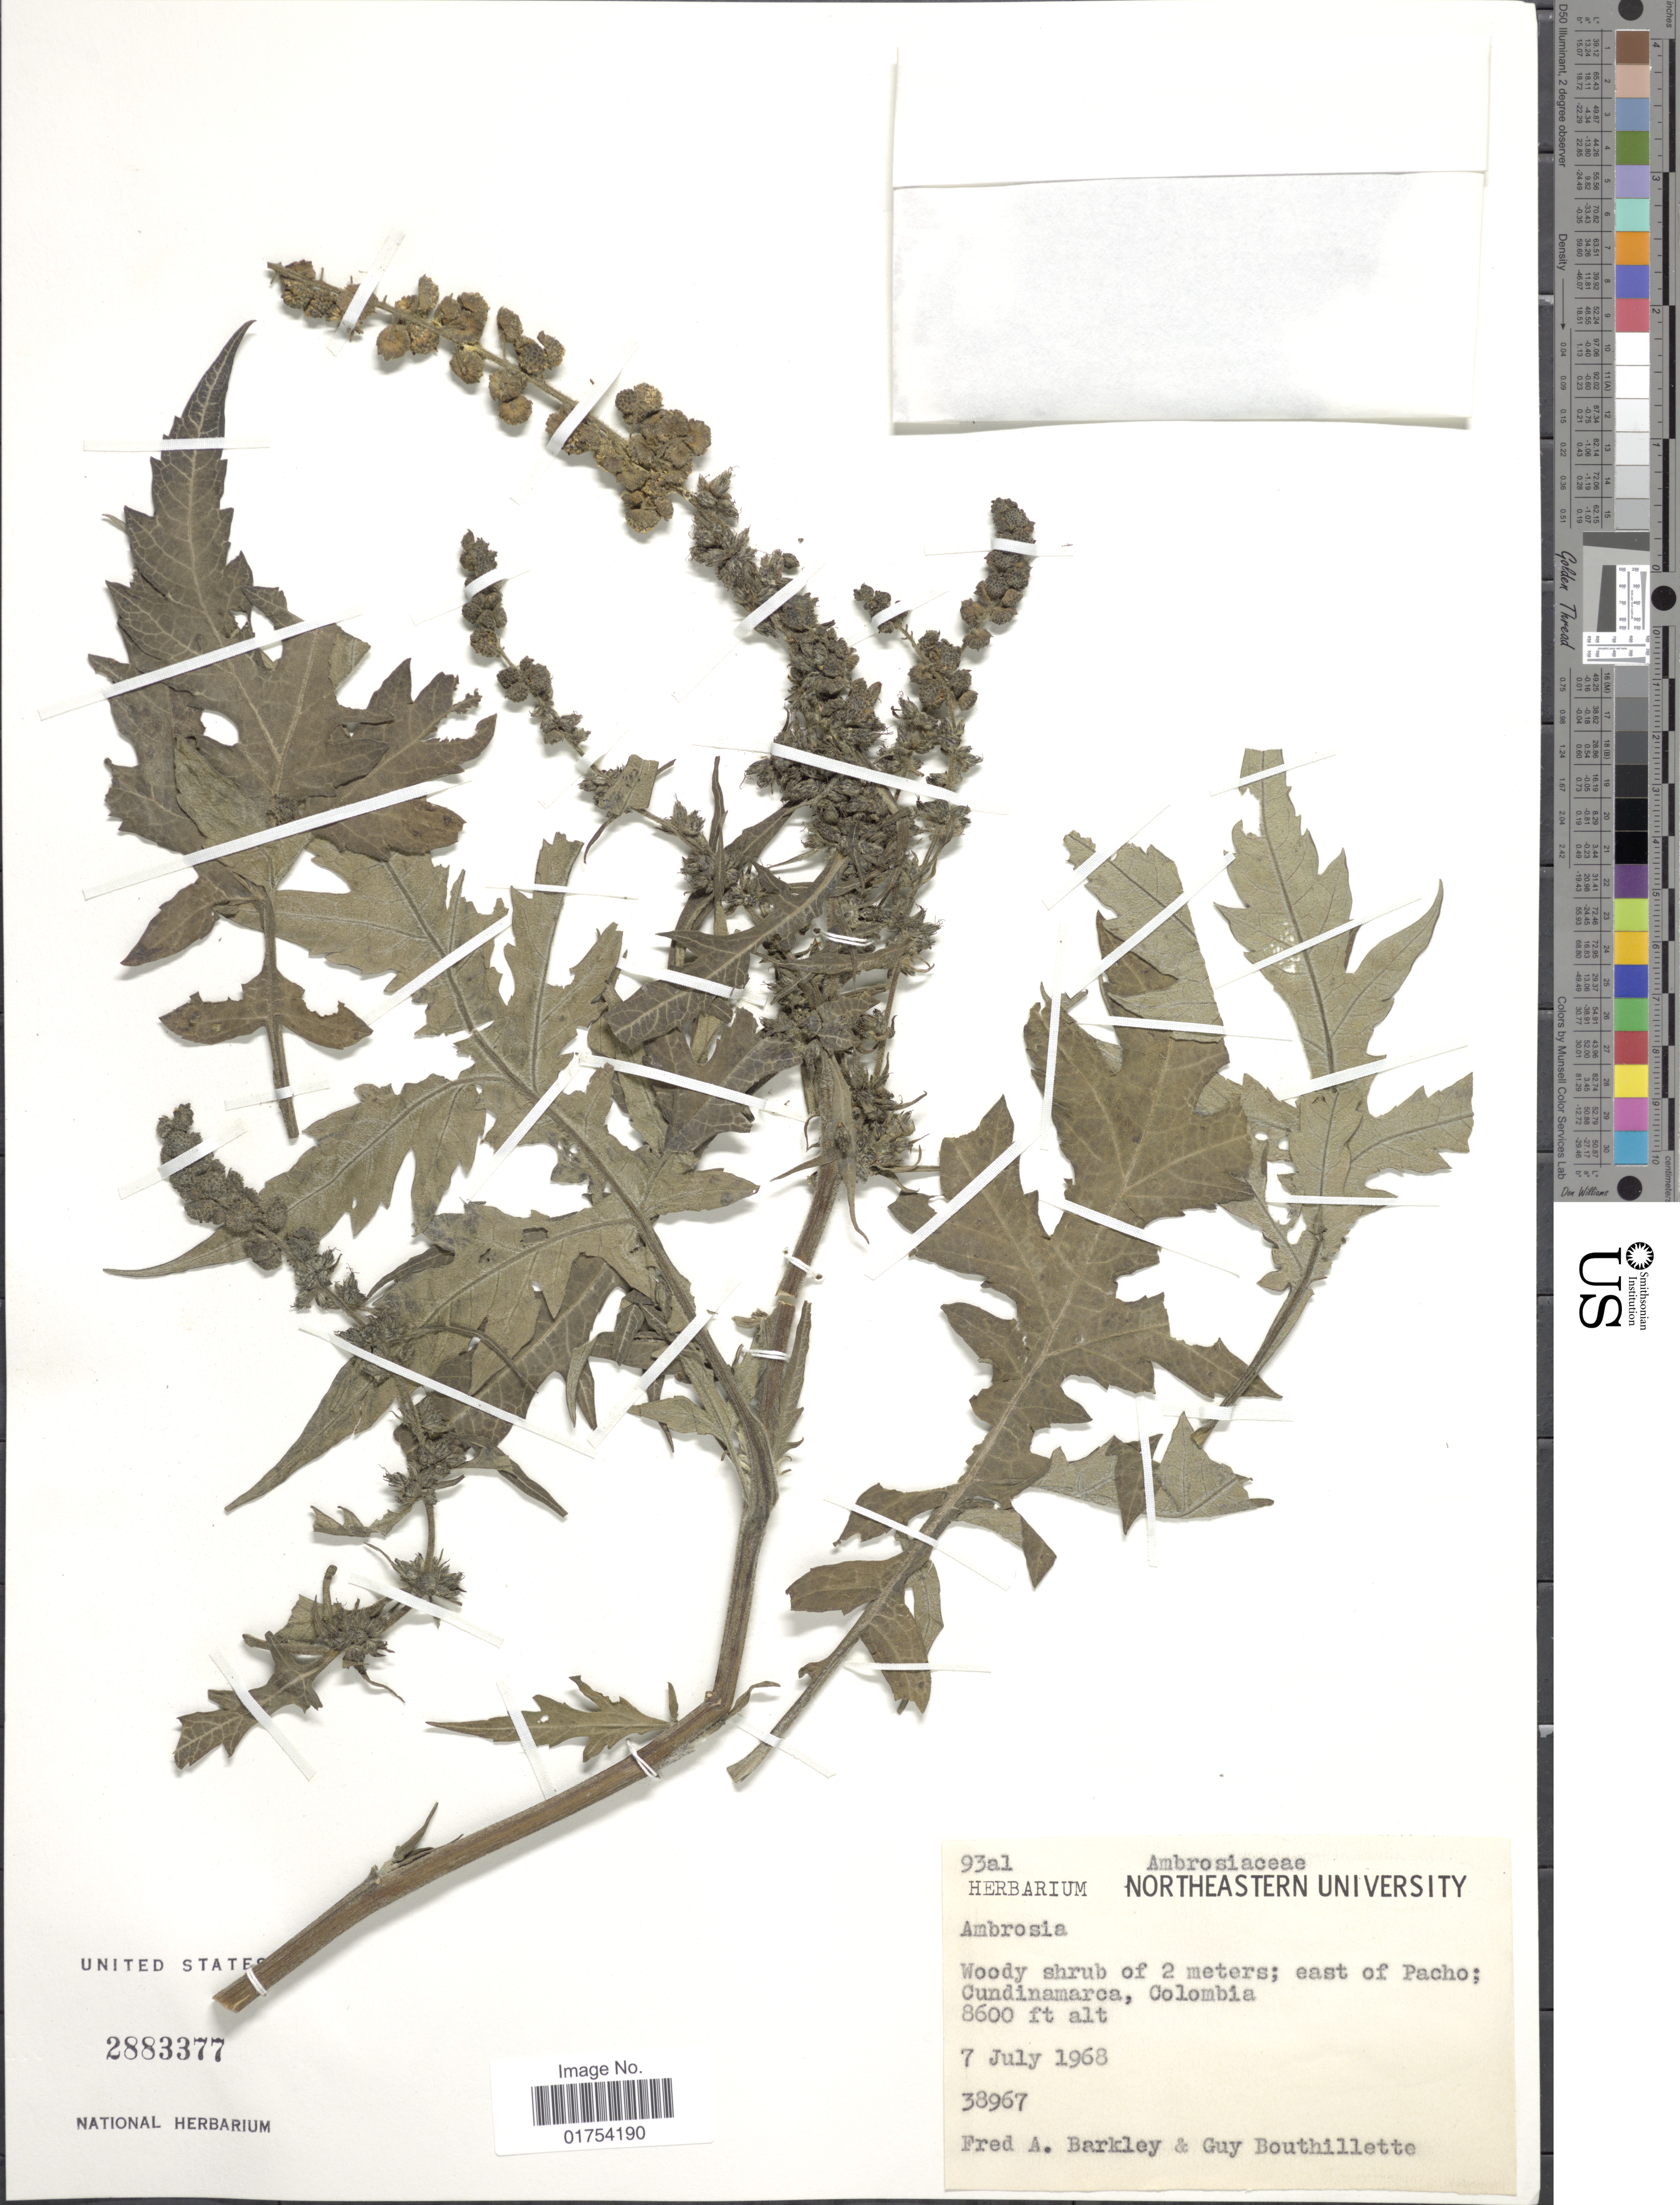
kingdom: Plantae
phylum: Tracheophyta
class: Magnoliopsida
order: Asterales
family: Asteraceae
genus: Ambrosia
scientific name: Ambrosia sp.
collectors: F. A. Barkley & G. Bouthillette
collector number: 38967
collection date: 1968-07-07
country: Colombia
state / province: Cundinamarca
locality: East of Pacho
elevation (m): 2621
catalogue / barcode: US 2883377